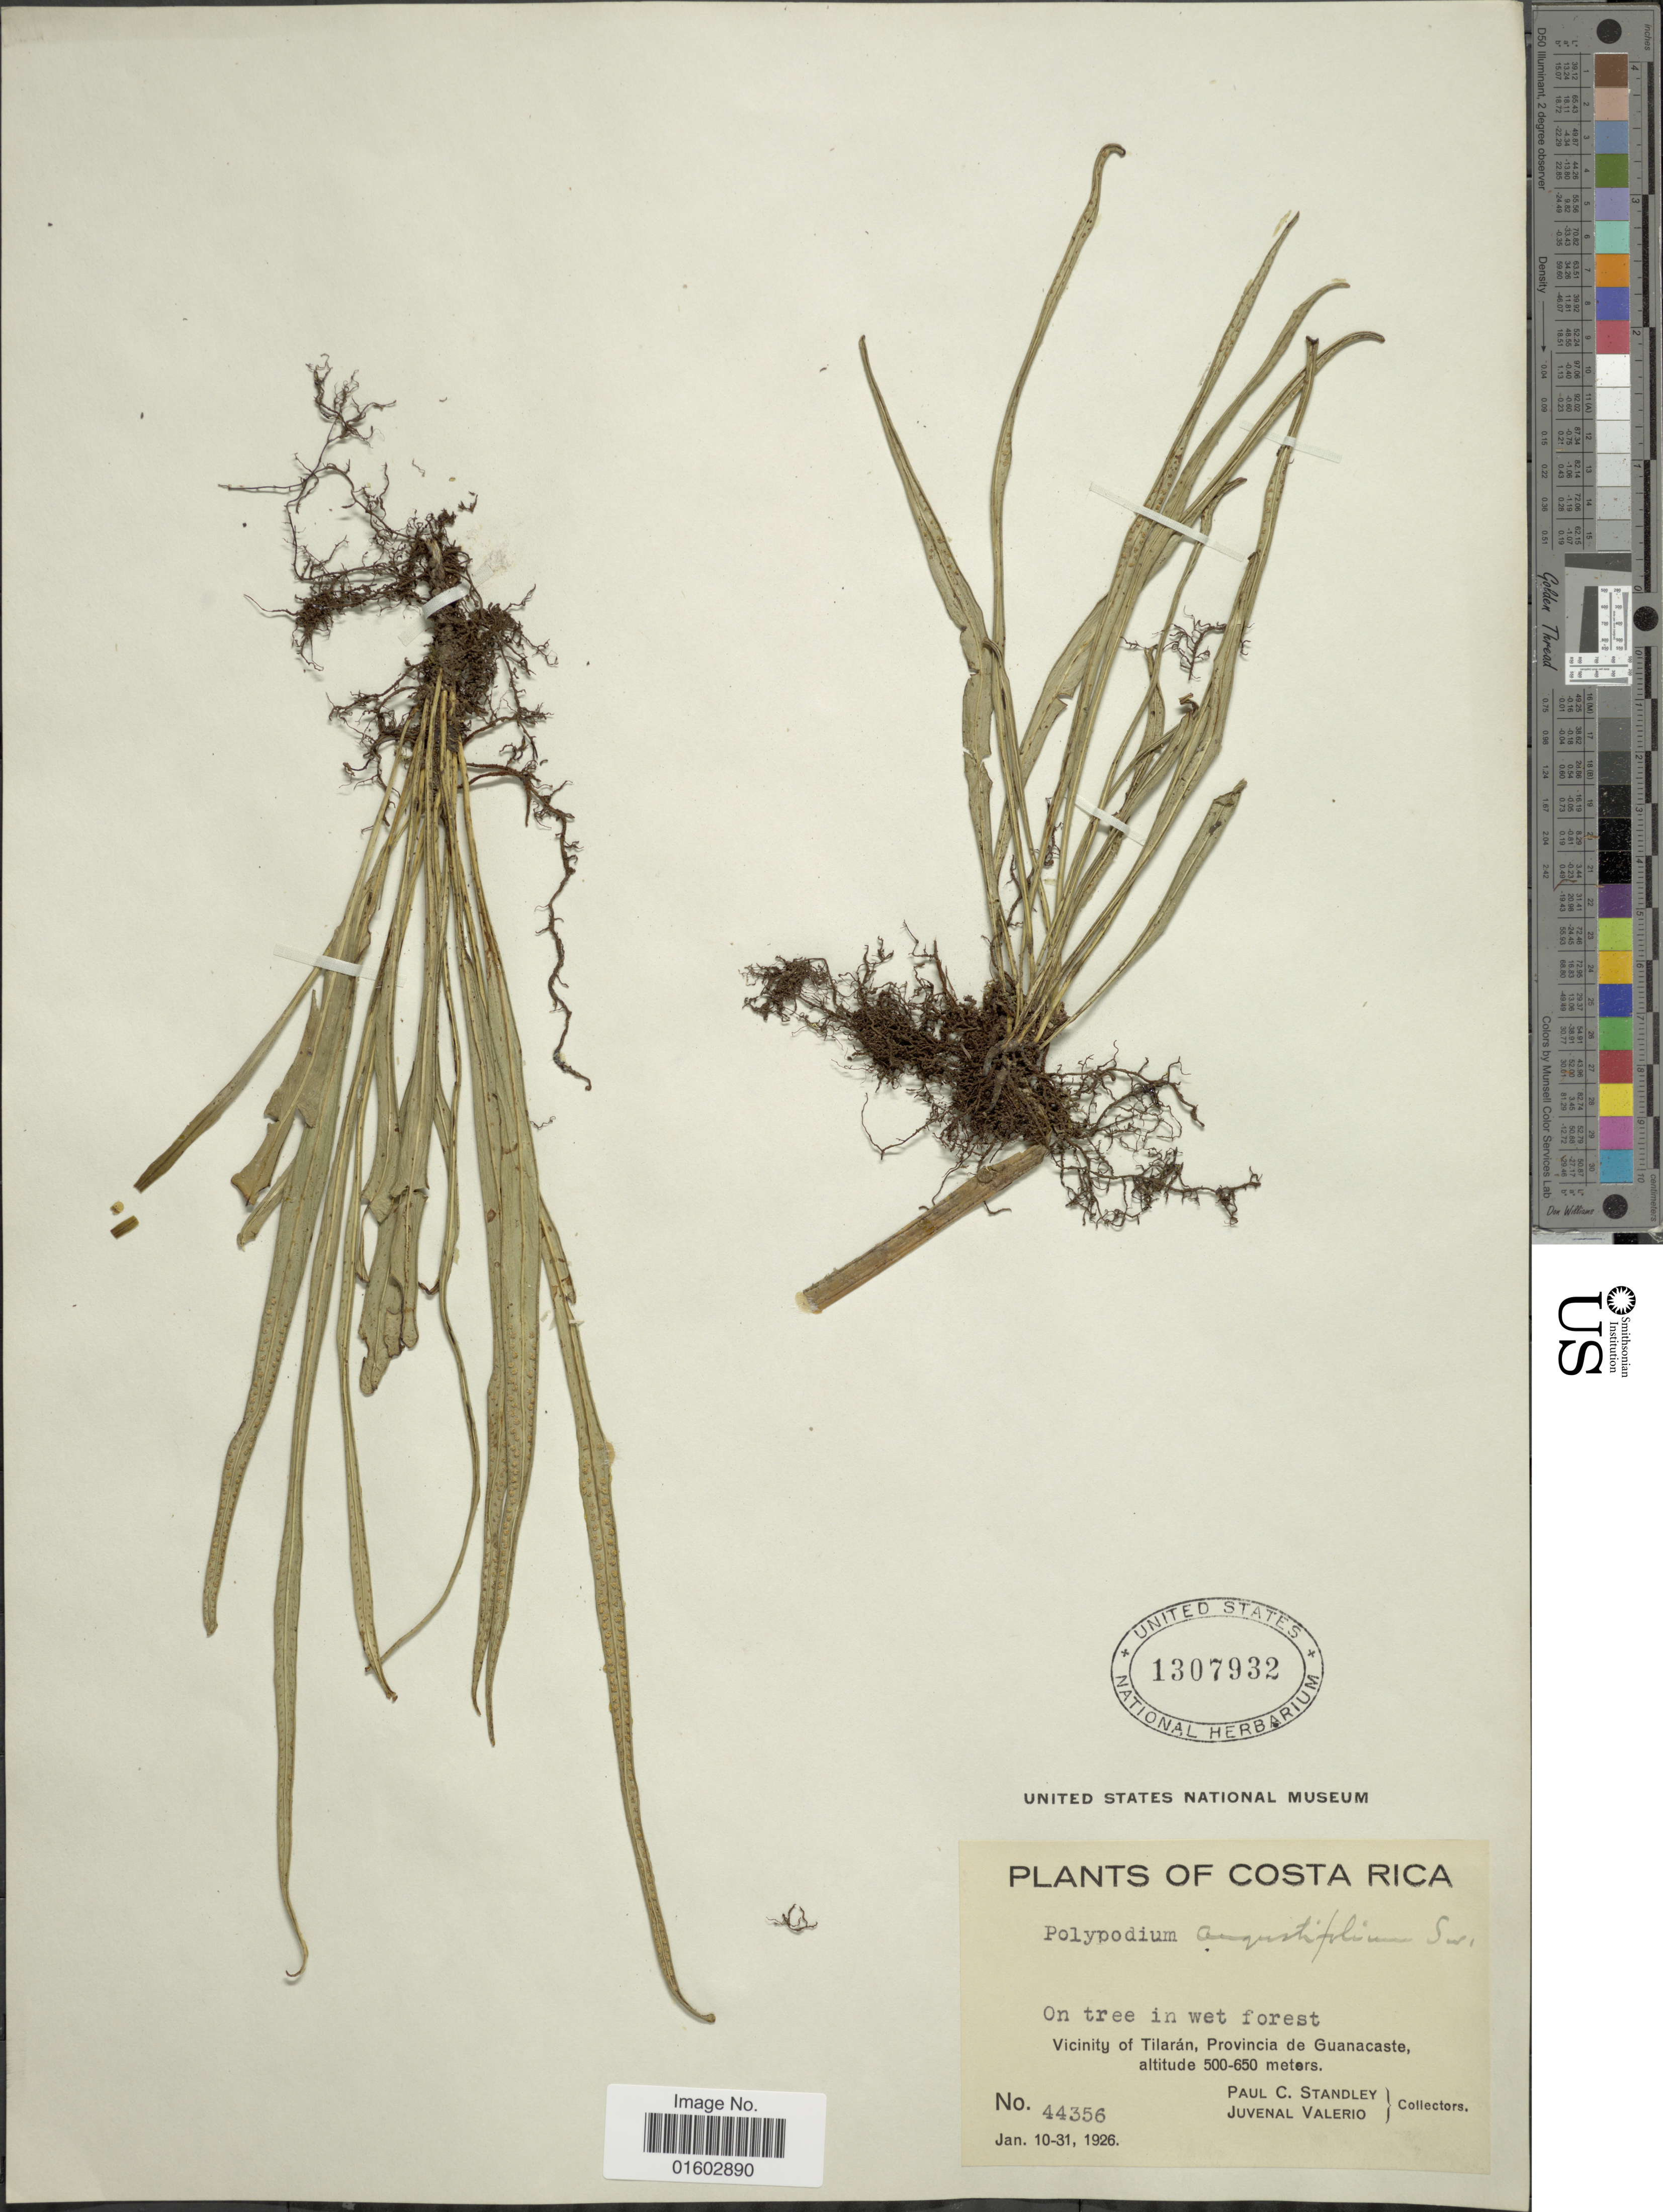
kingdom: Plantae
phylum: Tracheophyta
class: Polypodiopsida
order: Polypodiales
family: Polypodiaceae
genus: Campyloneurum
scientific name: Campyloneurum angustifolium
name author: (Sw.) Fée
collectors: P. C. Standley & J. Valerio R.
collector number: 44356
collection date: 1926-01-10/1926-01-31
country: Costa Rica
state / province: Guanacaste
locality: Vicinity of Tilaran, Provincia de Guanacaste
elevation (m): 500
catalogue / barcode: US 1307932